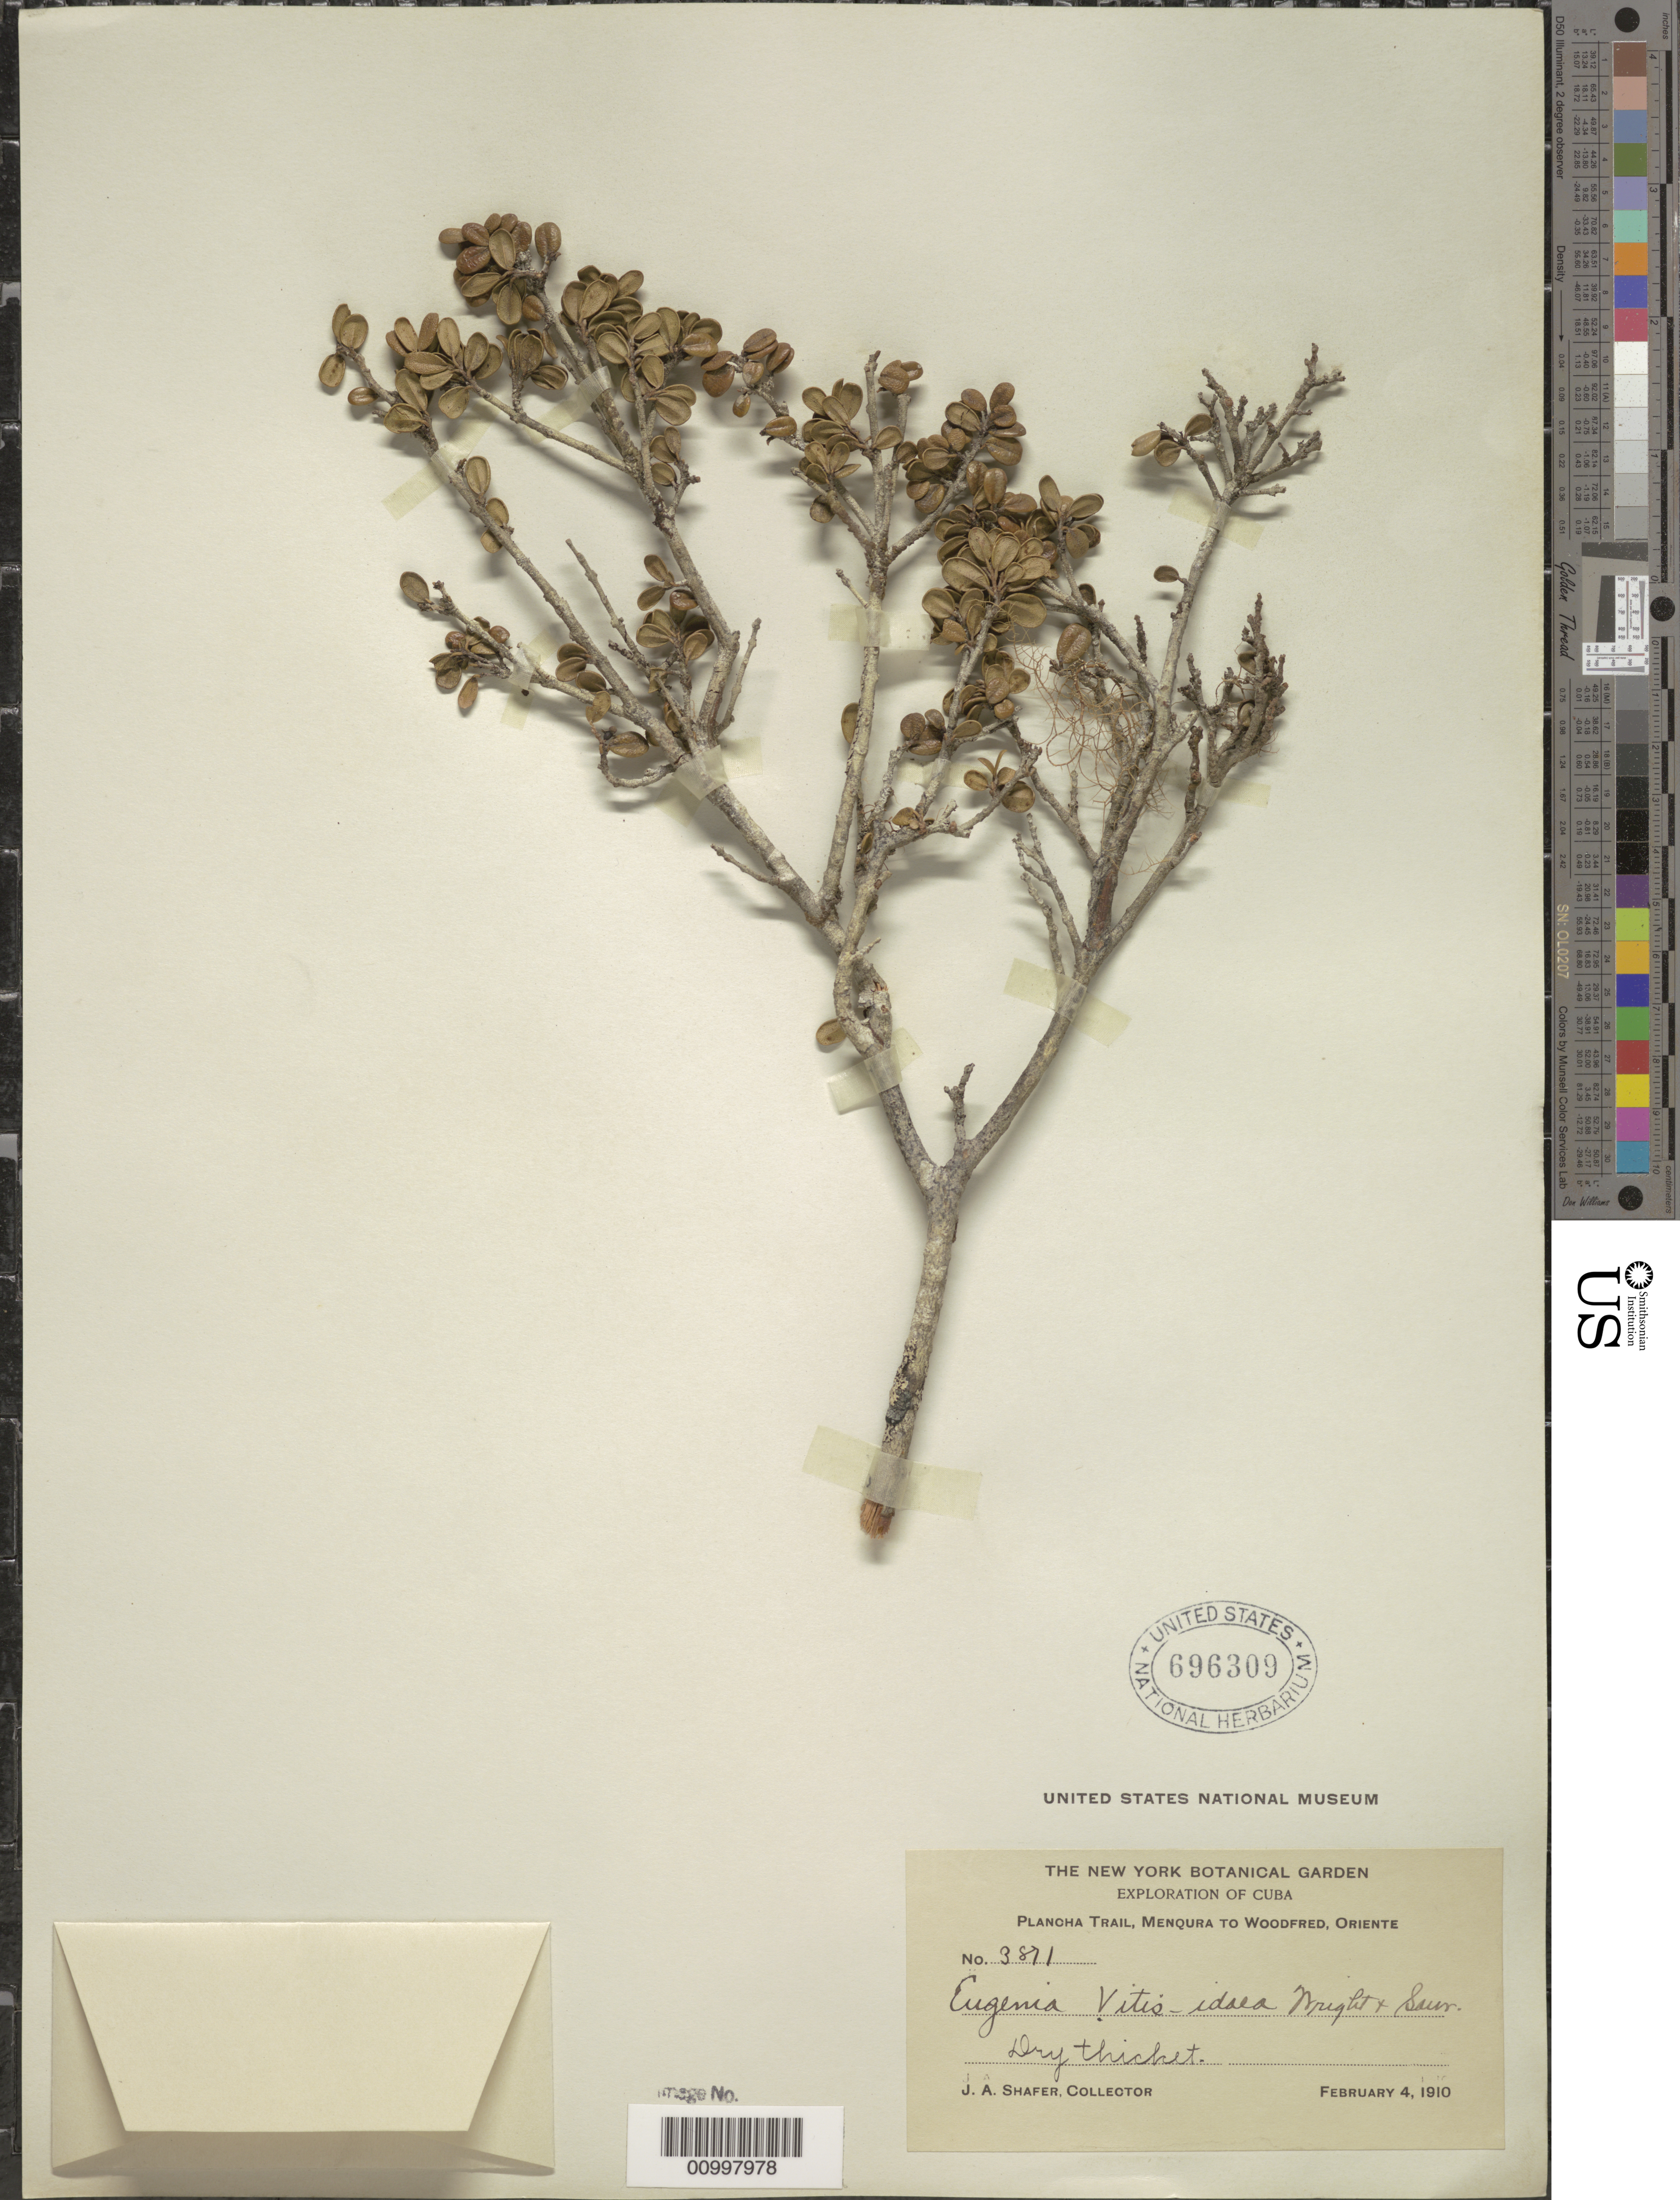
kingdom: Plantae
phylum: Tracheophyta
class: Magnoliopsida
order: Myrtales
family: Myrtaceae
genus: Eugenia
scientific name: Eugenia vitis-idaea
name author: Raoul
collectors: J. A. Shafer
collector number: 3871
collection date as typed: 04 Feb 1910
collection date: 1910-02-04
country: Cuba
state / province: Oriente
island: Cuba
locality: Plancha Trail, Menqura to Woodfred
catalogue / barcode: US 696309